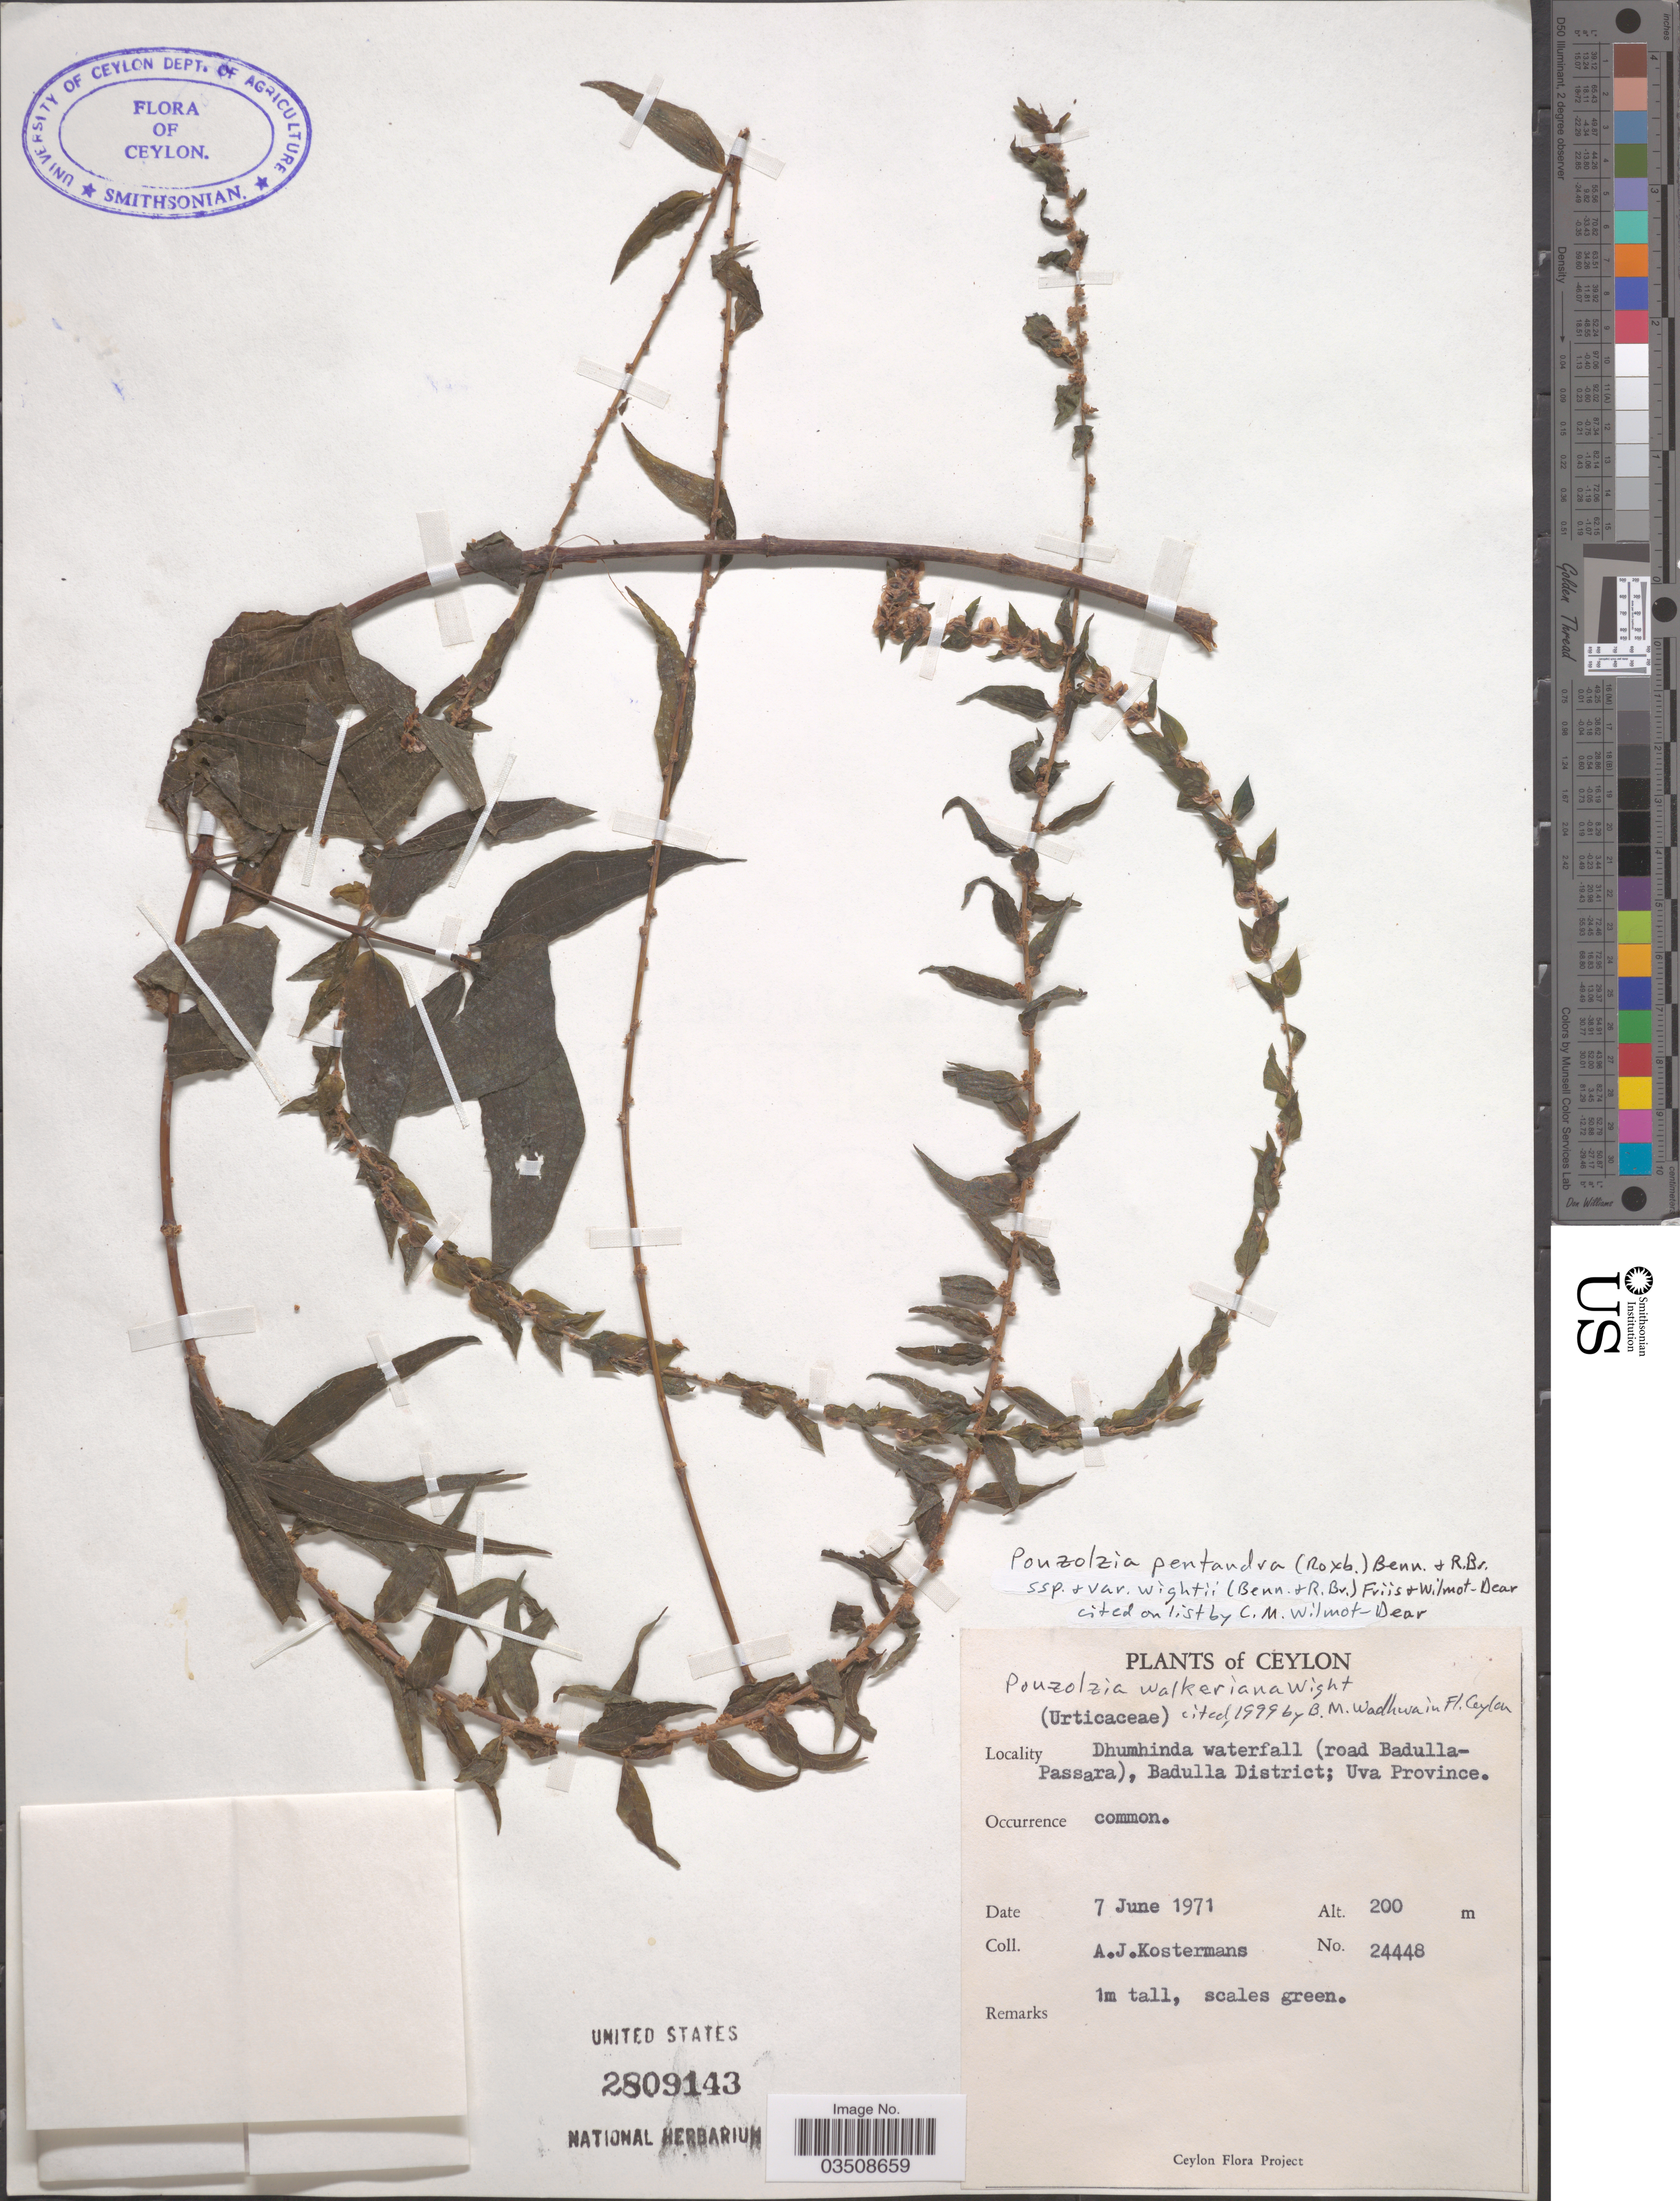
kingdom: Plantae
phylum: Tracheophyta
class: Magnoliopsida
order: Rosales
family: Urticaceae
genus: Gonostegia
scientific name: Gonostegia pentandra var. wightii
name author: (Benn.) Pull. & Karupp.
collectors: A. J. G. Kostermans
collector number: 24448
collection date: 1971-06-07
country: Sri Lanka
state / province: Uva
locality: Ceylon. Dhumhinda waterfall (road Badulla-Passara), Badulla District.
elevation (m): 200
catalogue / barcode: US 2809143